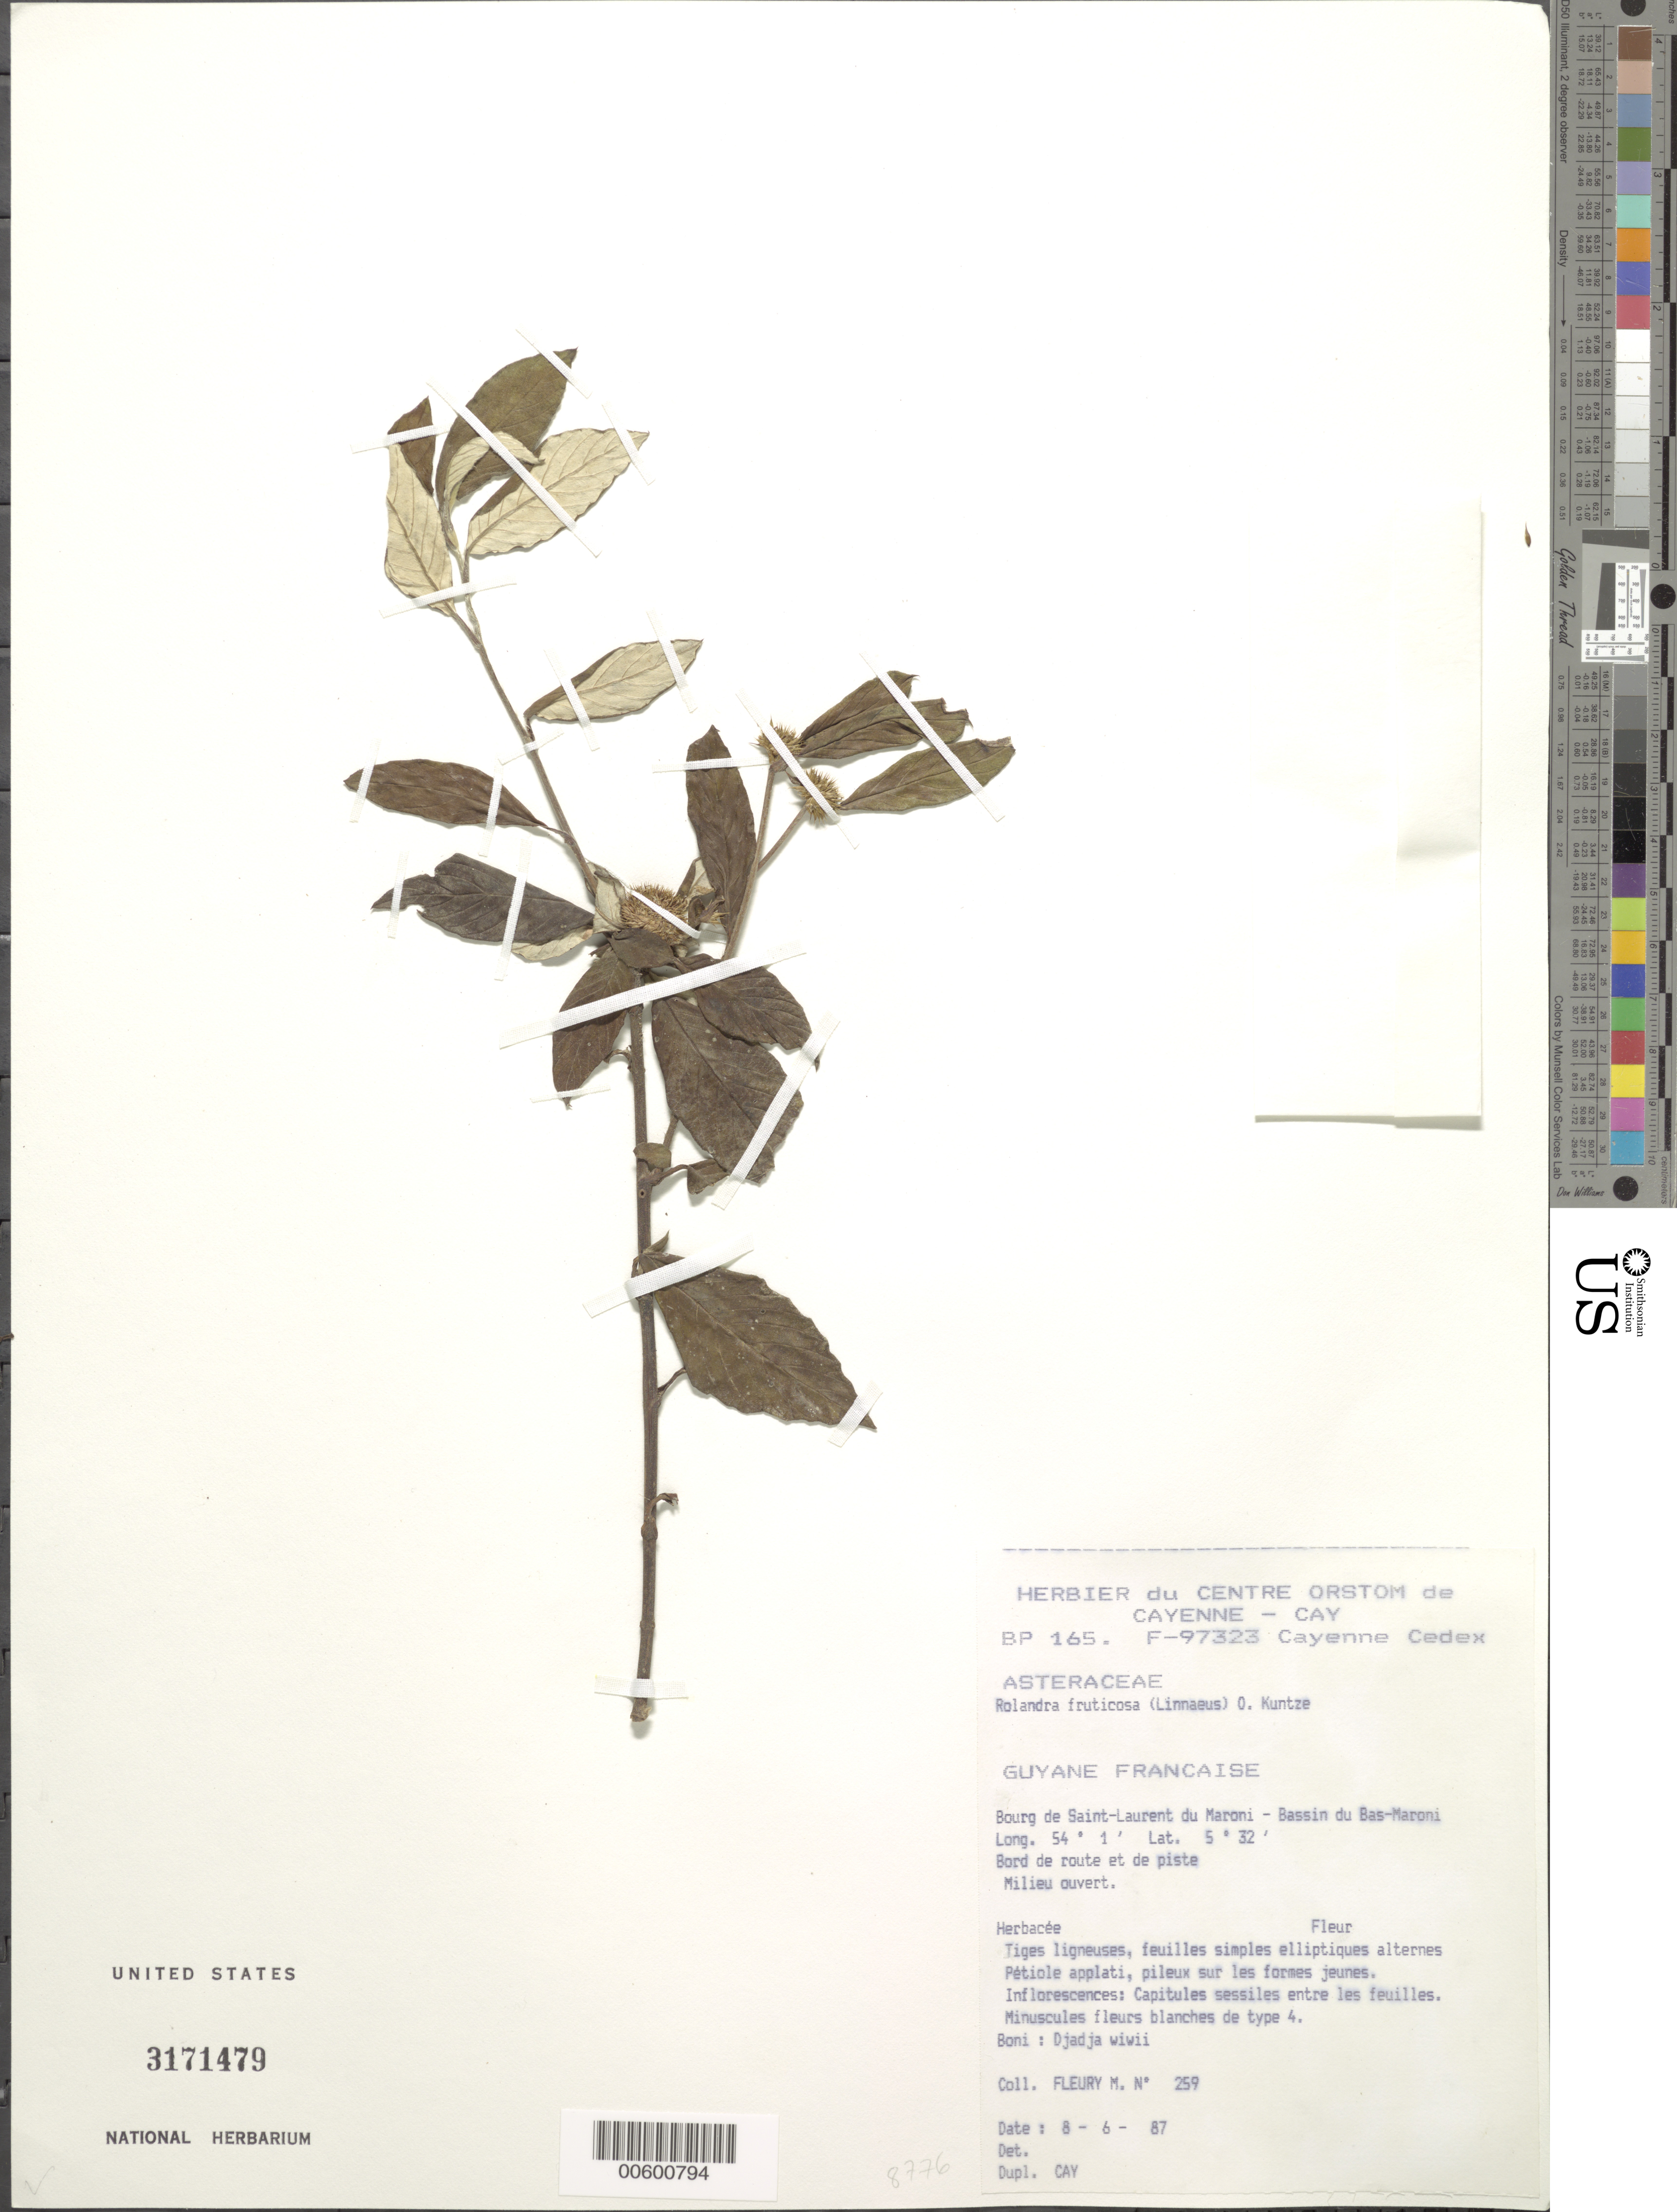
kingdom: Plantae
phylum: Tracheophyta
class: Magnoliopsida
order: Asterales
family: Asteraceae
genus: Rolandra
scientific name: Rolandra fruticosa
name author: (L.) Kuntze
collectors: M. Fleury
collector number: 259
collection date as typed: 8-Jun-87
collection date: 1987-06-08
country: French Guiana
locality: Commune de Saint-Laurent du Maroni, Bassin du Bas-Maroni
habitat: Along road, open area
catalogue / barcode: US 3171479